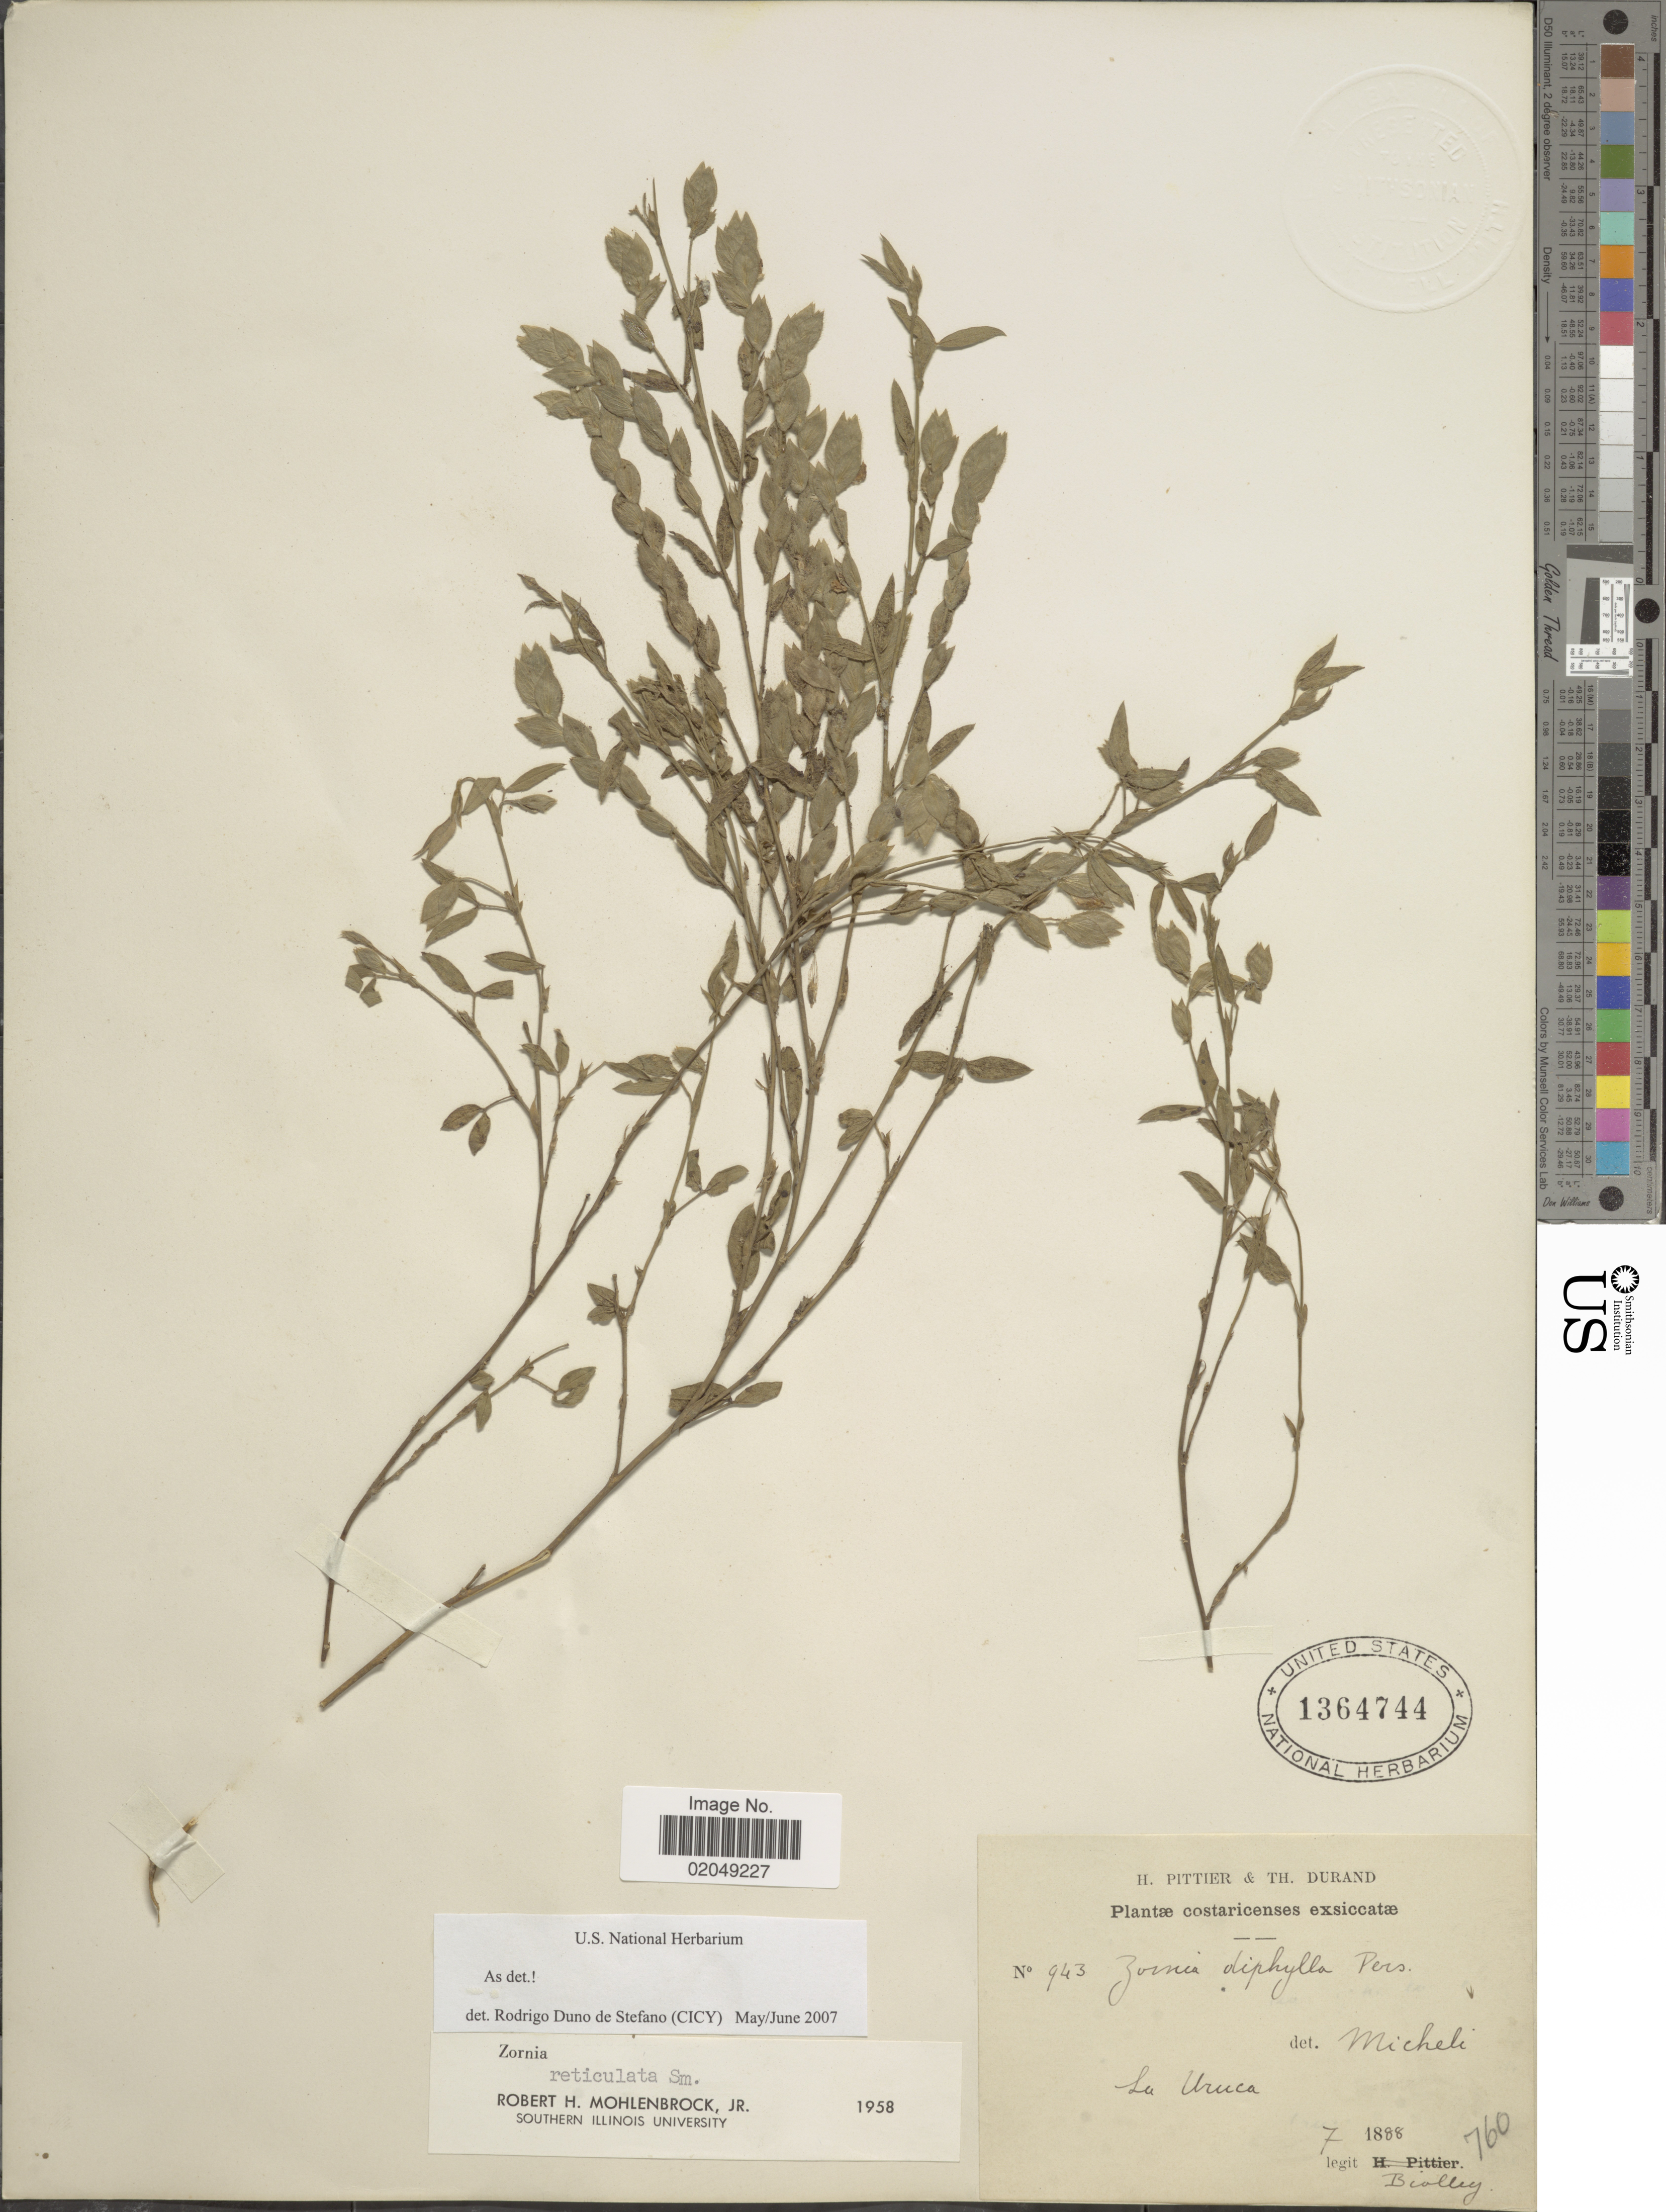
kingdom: Plantae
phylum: Tracheophyta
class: Magnoliopsida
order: Fabales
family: Fabaceae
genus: Zornia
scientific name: Zornia reticulata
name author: Sm.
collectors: Biolley & T. Durand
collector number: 760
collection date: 1888-07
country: Costa Rica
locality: La Uruca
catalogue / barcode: US 1364744